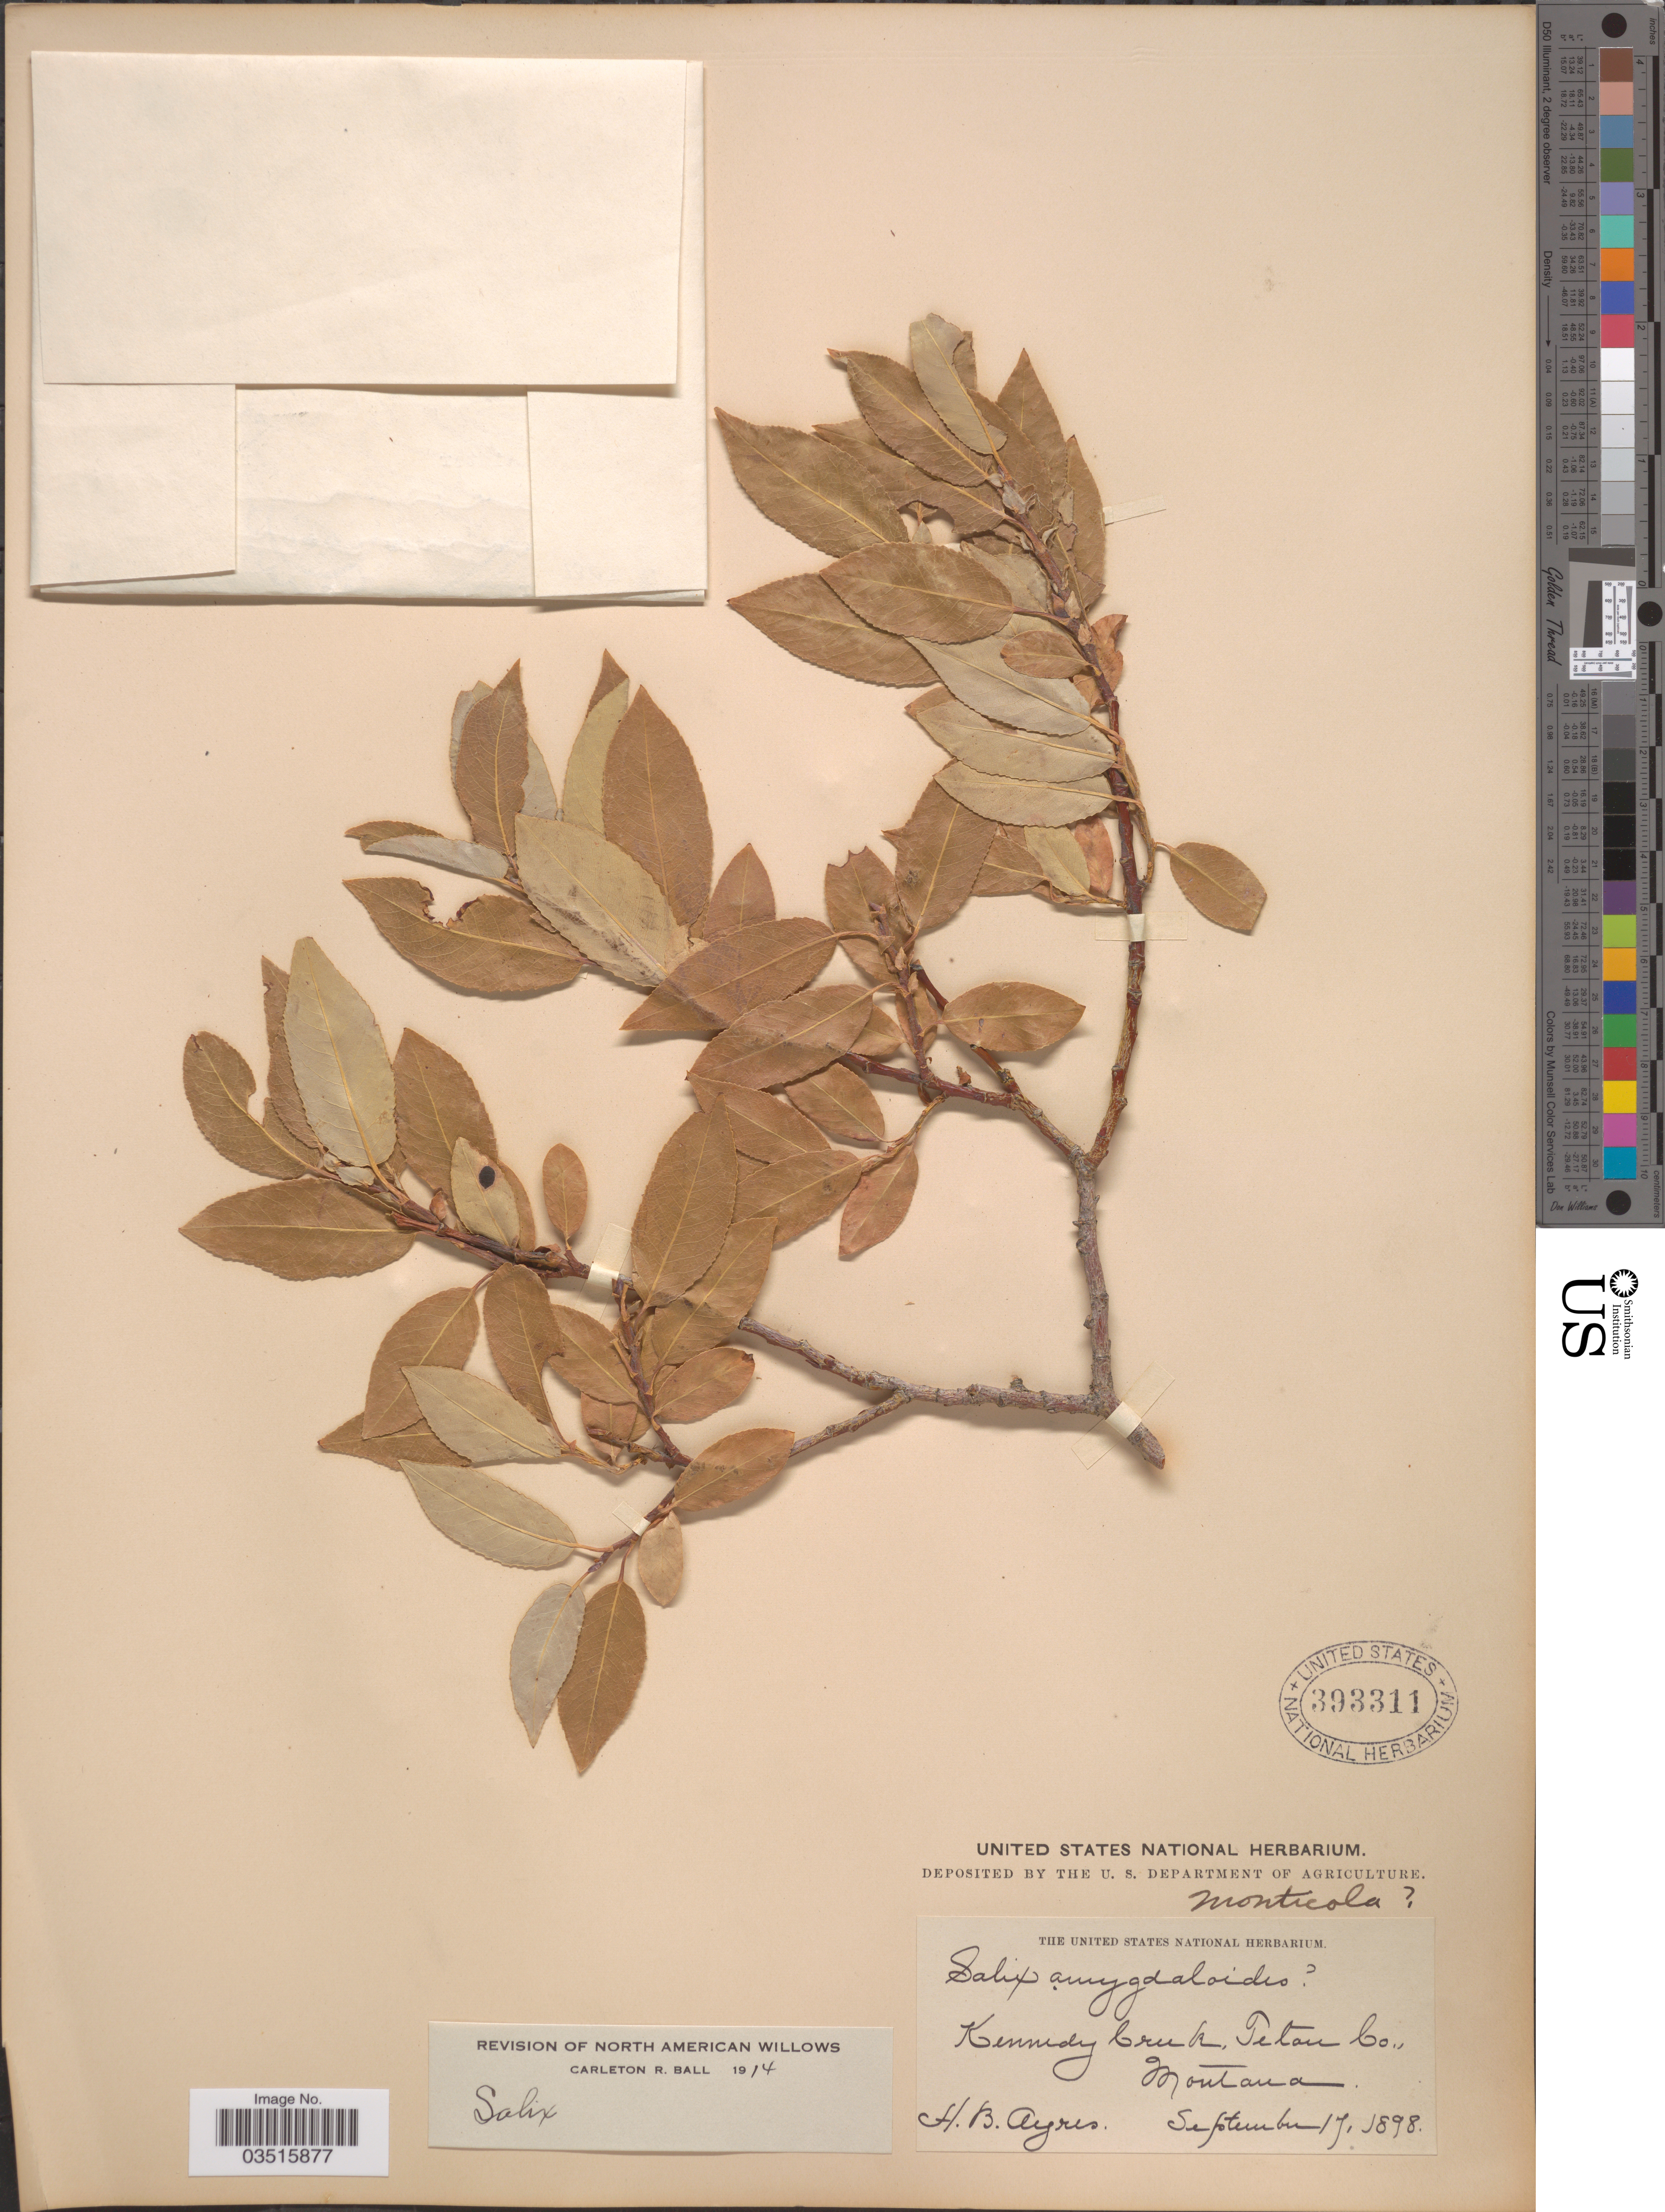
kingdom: Plantae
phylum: Tracheophyta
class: Magnoliopsida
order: Malpighiales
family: Salicaceae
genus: Salix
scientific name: Salix monticola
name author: Bebb.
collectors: H. Ayres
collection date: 1898-09-17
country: United States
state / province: Montana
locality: Kennedy Creek, Teton Co.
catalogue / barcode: US 393311